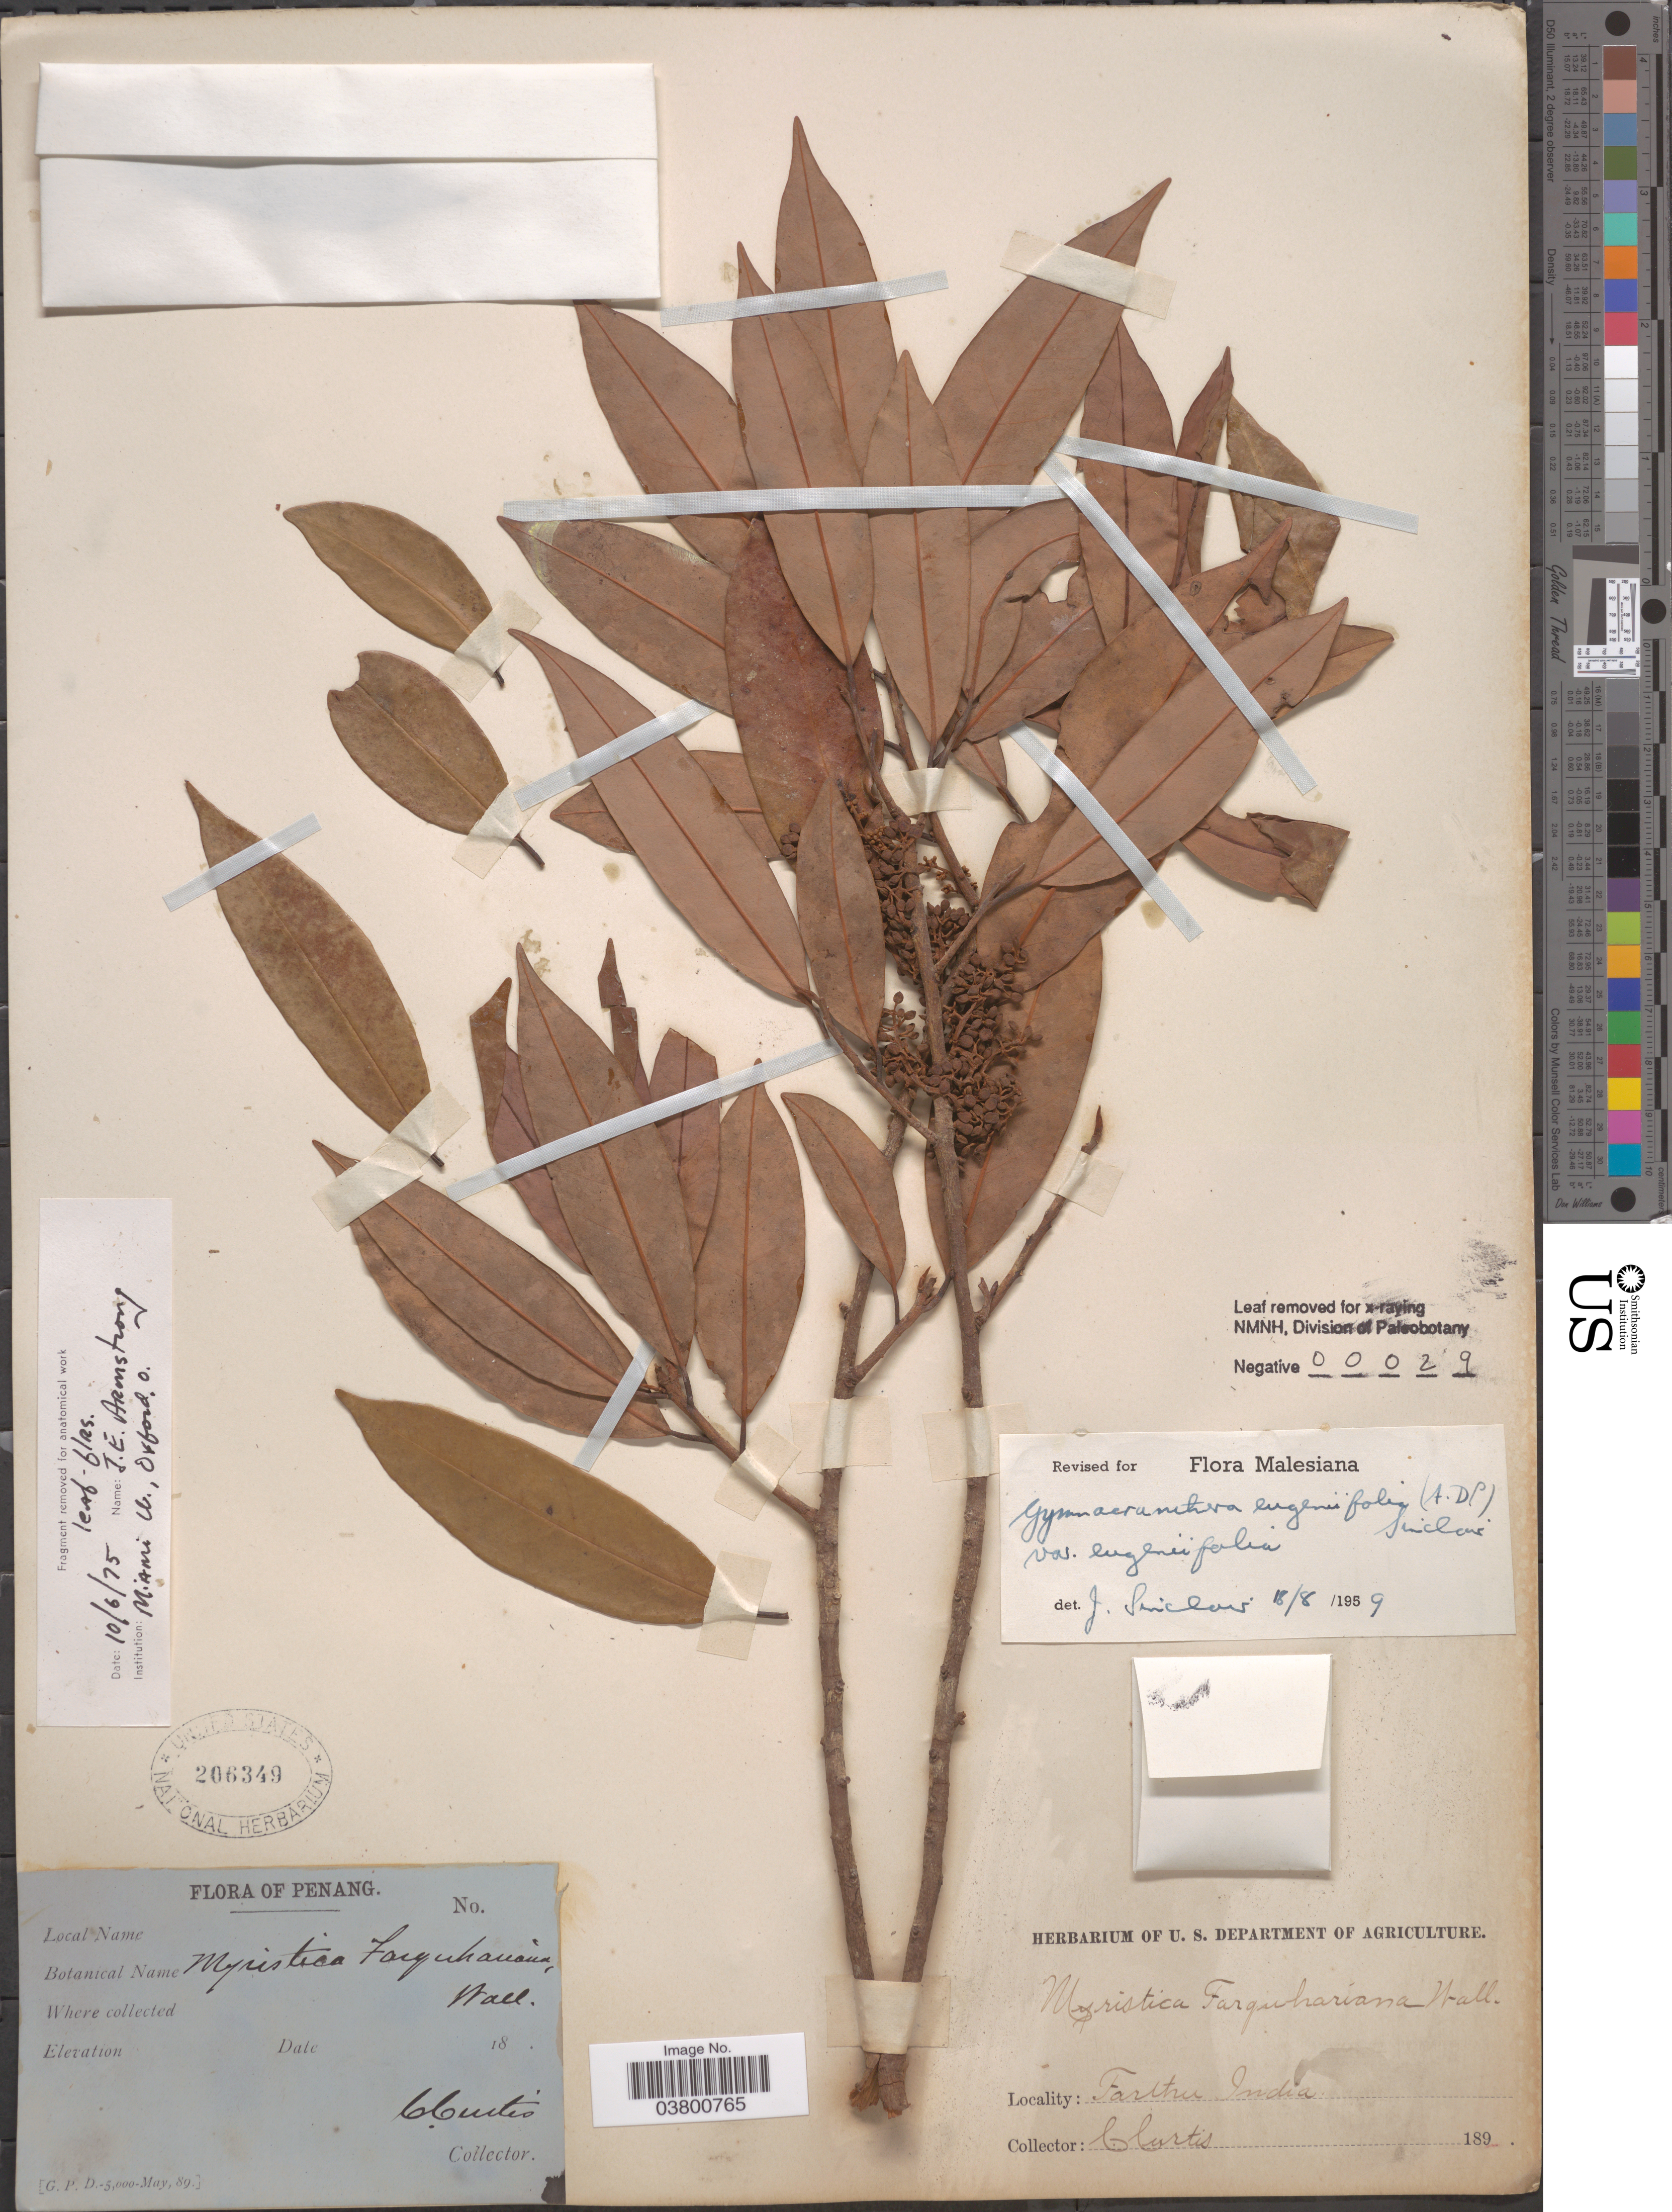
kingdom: Plantae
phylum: Tracheophyta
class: Magnoliopsida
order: Magnoliales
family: Myristicaceae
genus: Gymnacranthera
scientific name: Gymnacranthera farquhariana var. eugeniifolia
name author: (A. DC.) R.T.A. Schouten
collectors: C. Curtis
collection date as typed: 189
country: Malaysia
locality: Penang. Farther India.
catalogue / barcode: US 206349